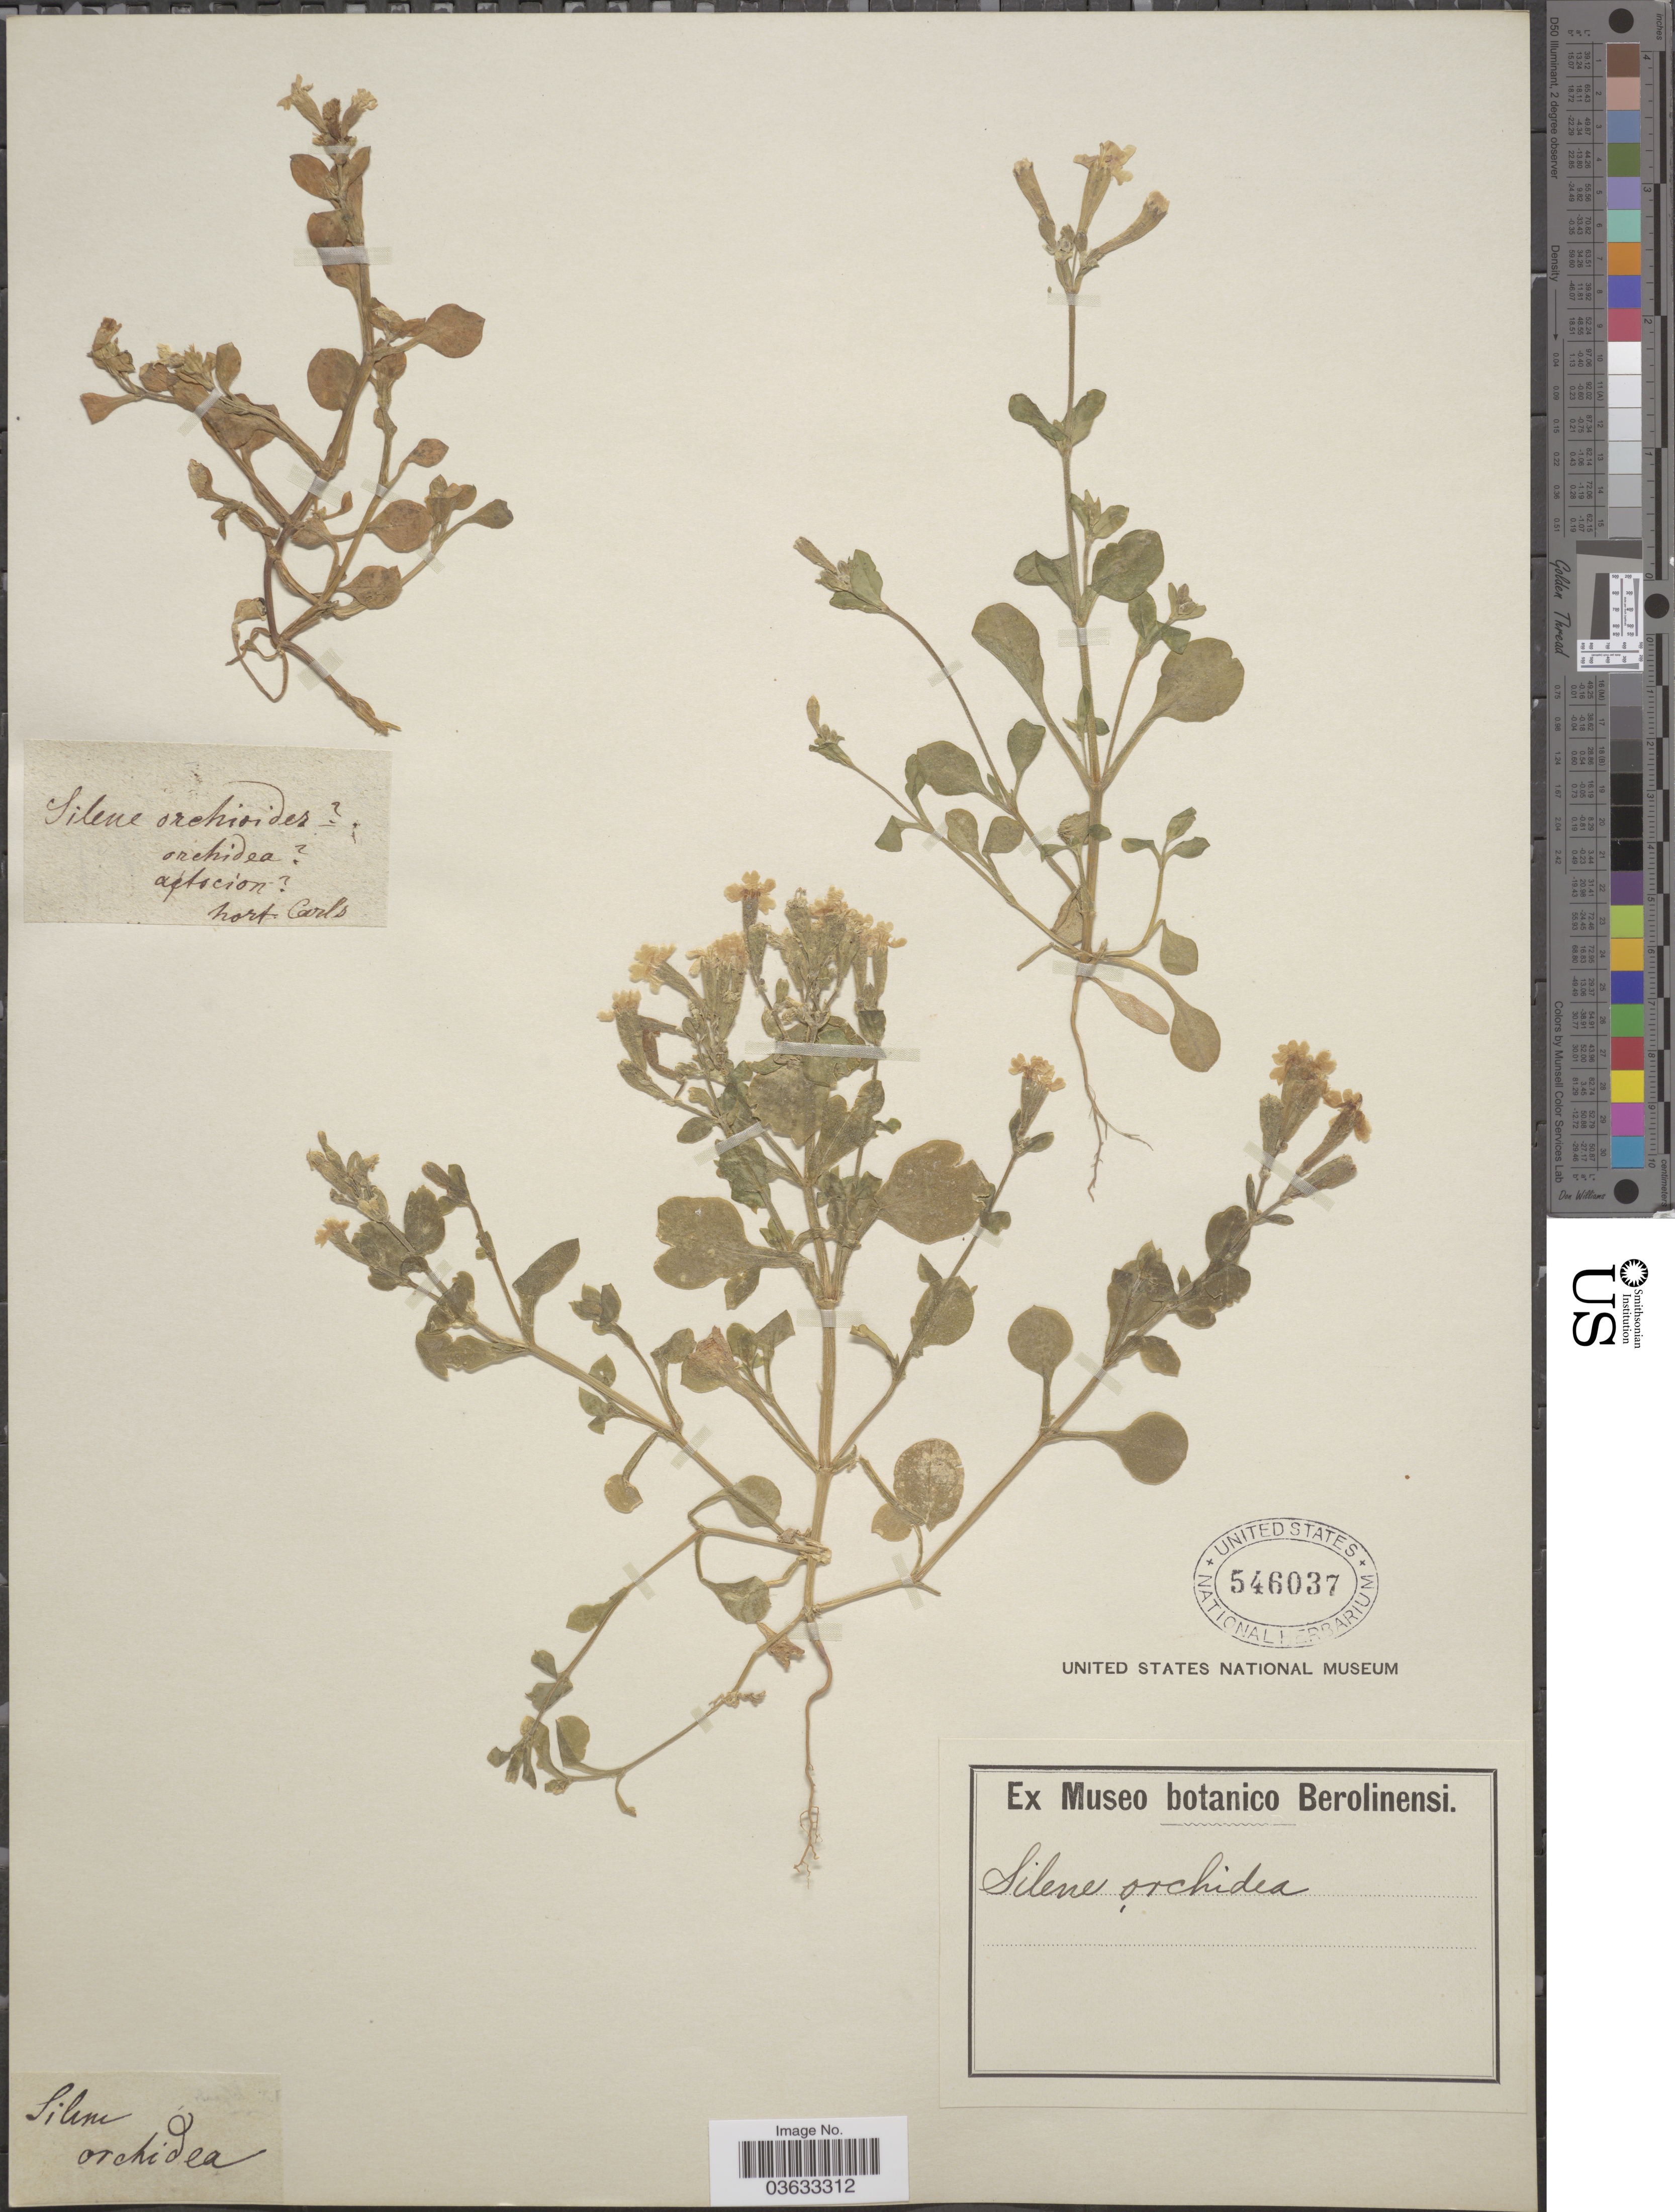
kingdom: Plantae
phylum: Tracheophyta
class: Magnoliopsida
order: Caryophyllales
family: Caryophyllaceae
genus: Silene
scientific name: Silene orchidea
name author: Fenzl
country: Germany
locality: Hort Carls.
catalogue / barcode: US 546037